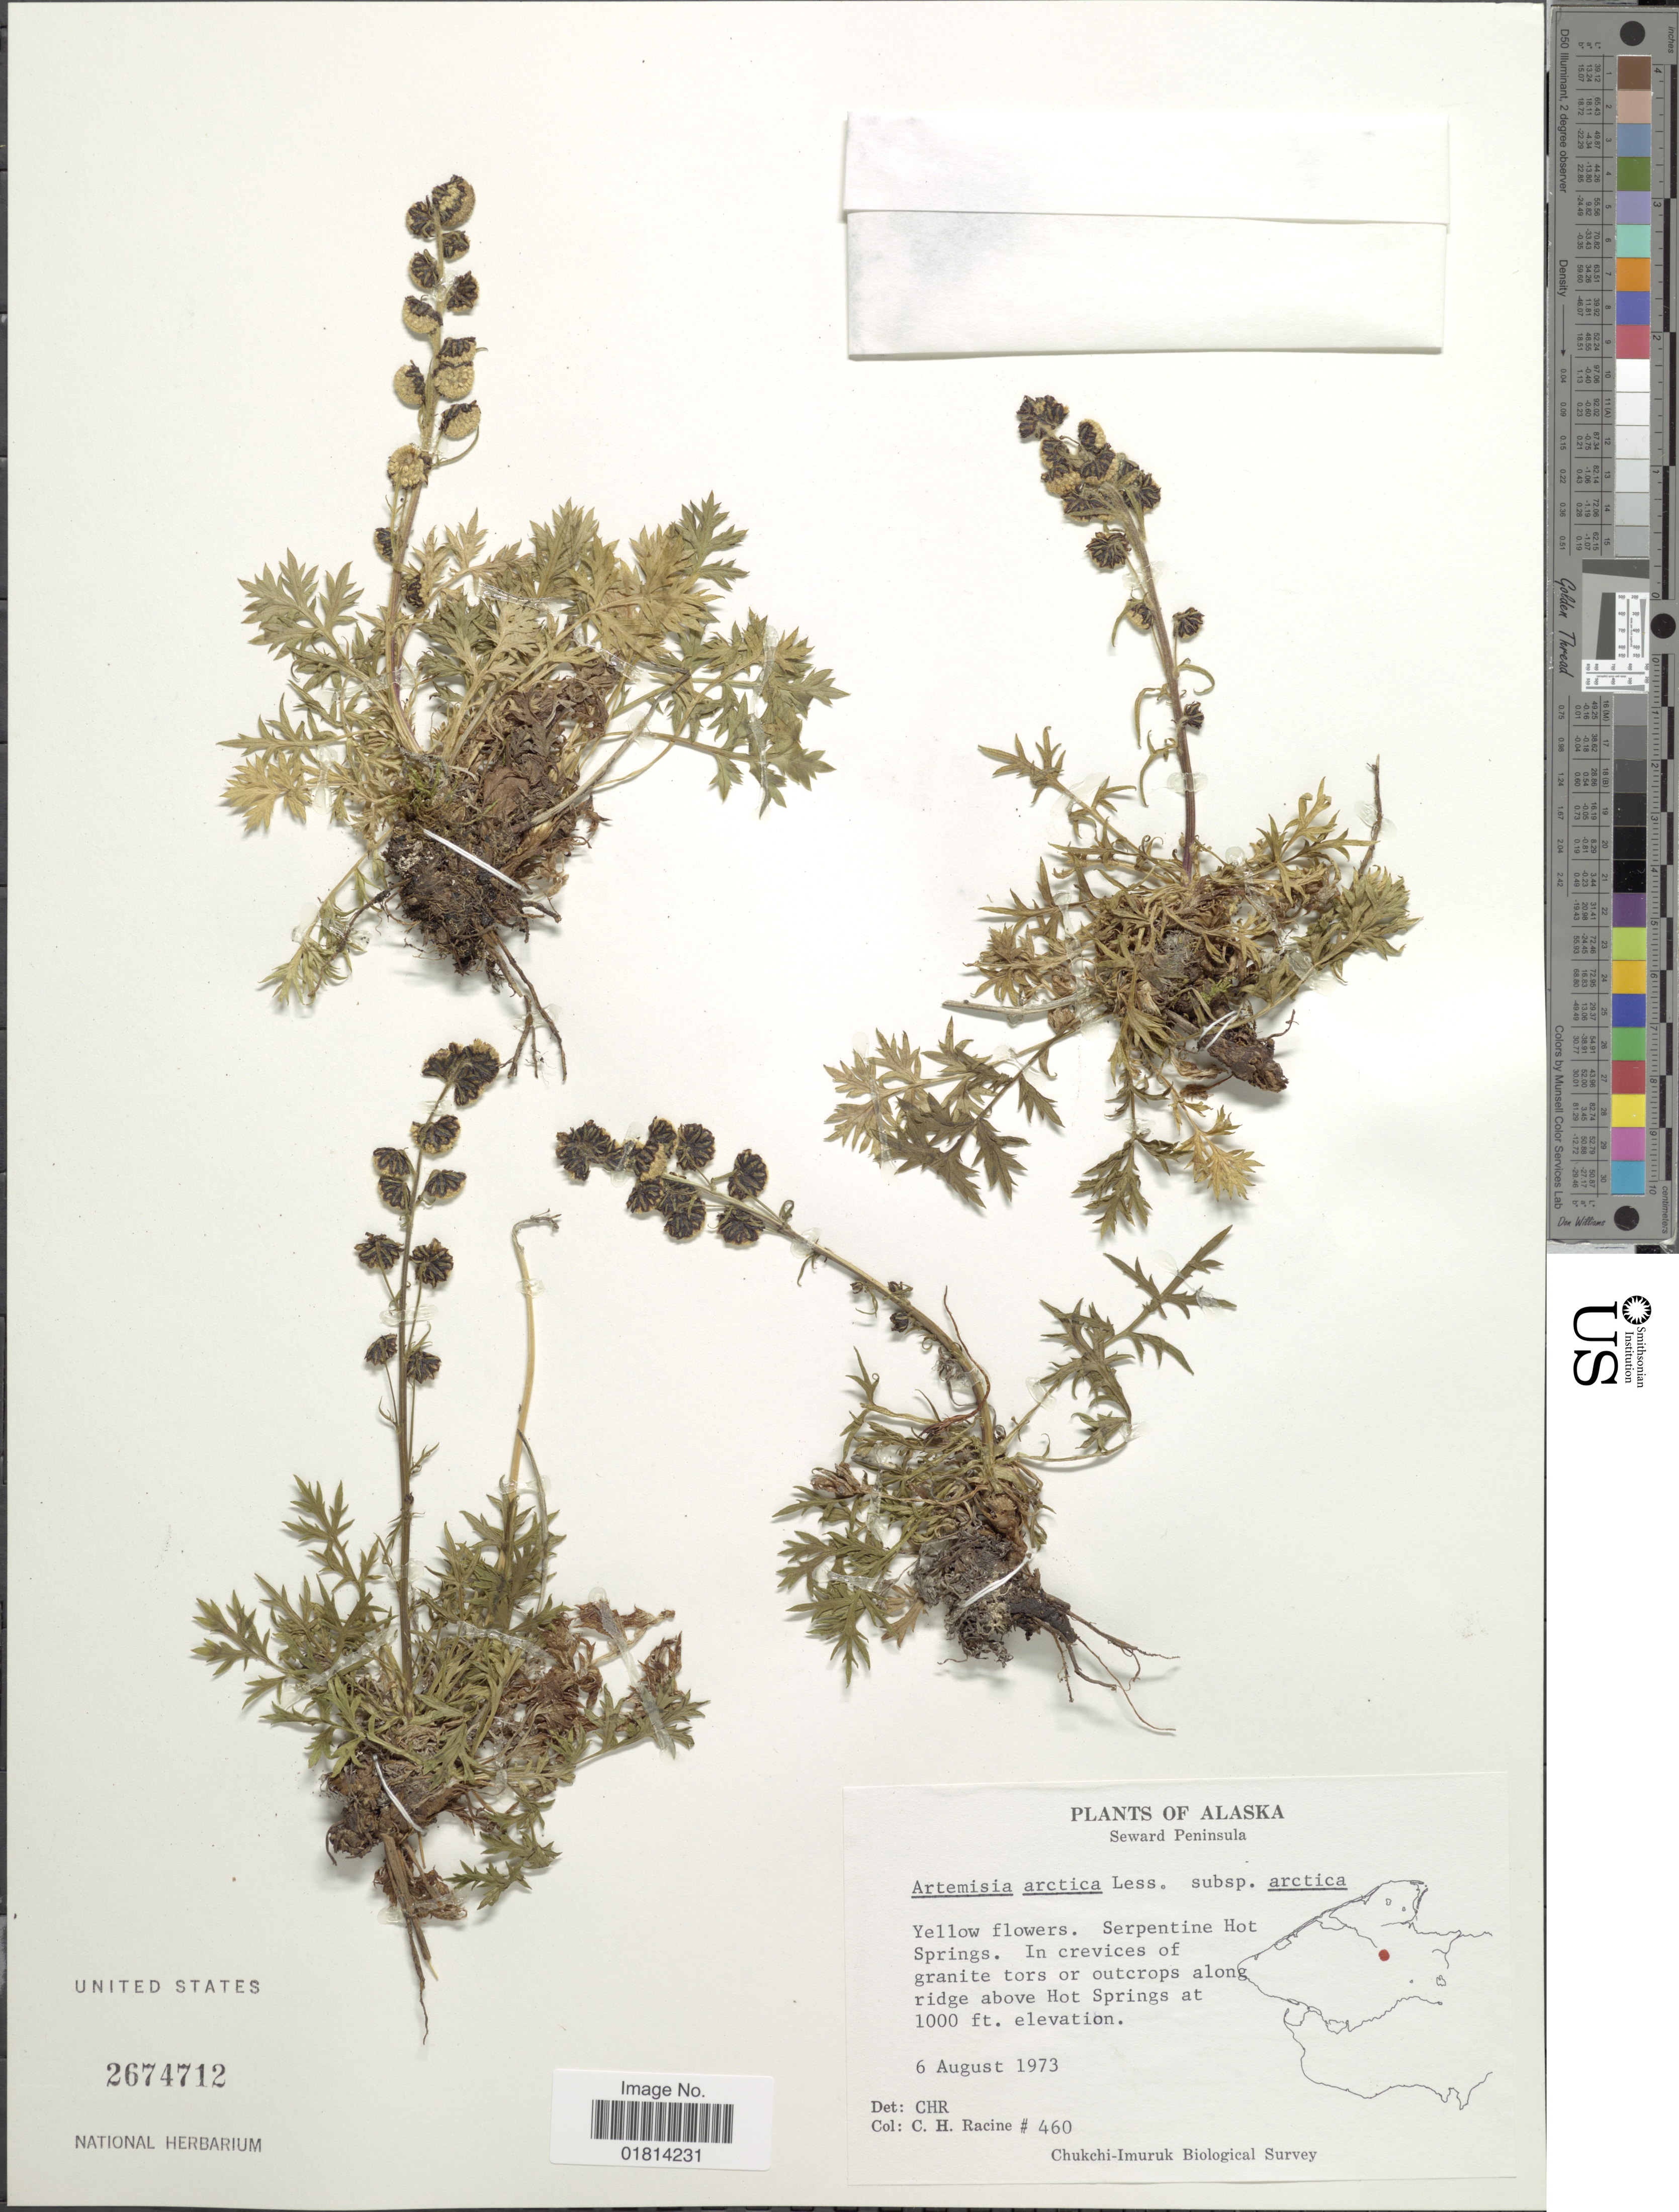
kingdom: Plantae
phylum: Tracheophyta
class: Magnoliopsida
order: Asterales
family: Asteraceae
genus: Artemisia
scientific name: Artemisia arctica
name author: Less.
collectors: C. Racine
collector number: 460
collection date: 1973-08-06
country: United States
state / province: Alaska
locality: Seward Peninsula. Serpentine Hot Springs. In crevices of granite tors or outcrops along ridge above Hot Springs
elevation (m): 305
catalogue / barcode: US 2674712